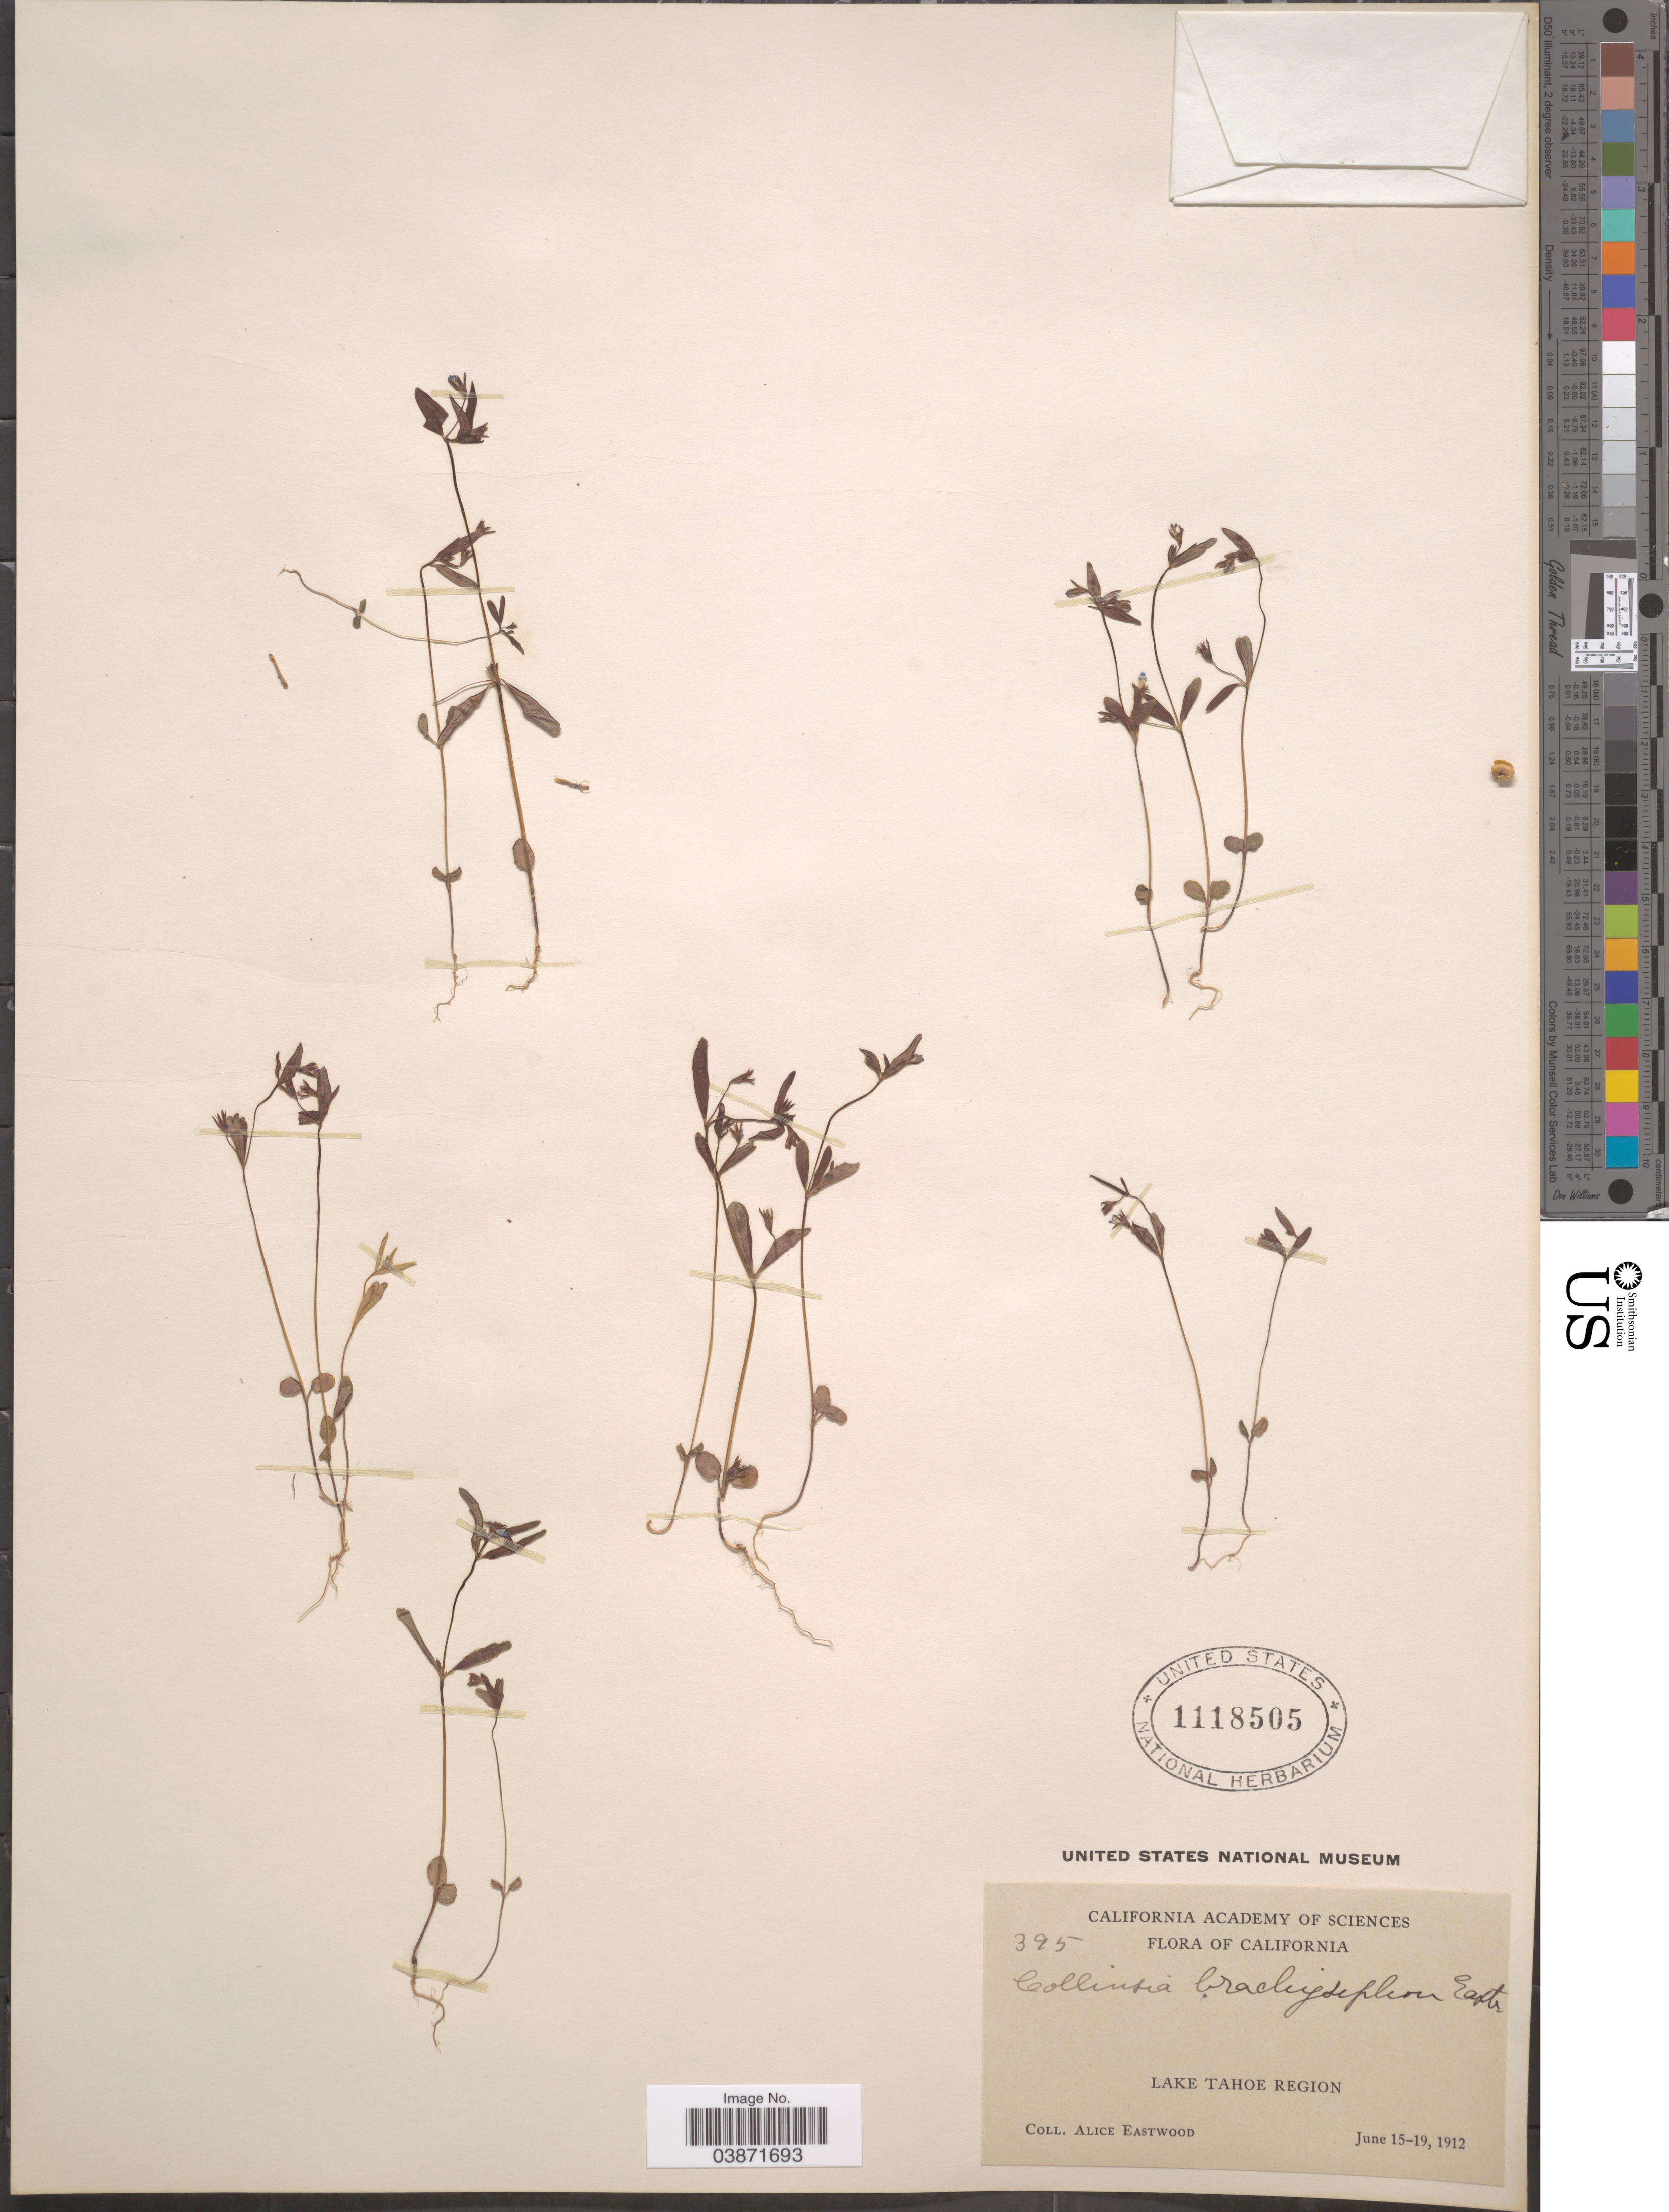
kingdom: Plantae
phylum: Tracheophyta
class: Magnoliopsida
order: Lamiales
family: Plantaginaceae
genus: Collinsia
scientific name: Collinsia torreyi var. wrightii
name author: A. Gray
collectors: A. Eastwood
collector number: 395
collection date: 1912-06-15/1912-06-19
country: United States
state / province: California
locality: Lake Tahoe Region.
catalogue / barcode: US 1118505